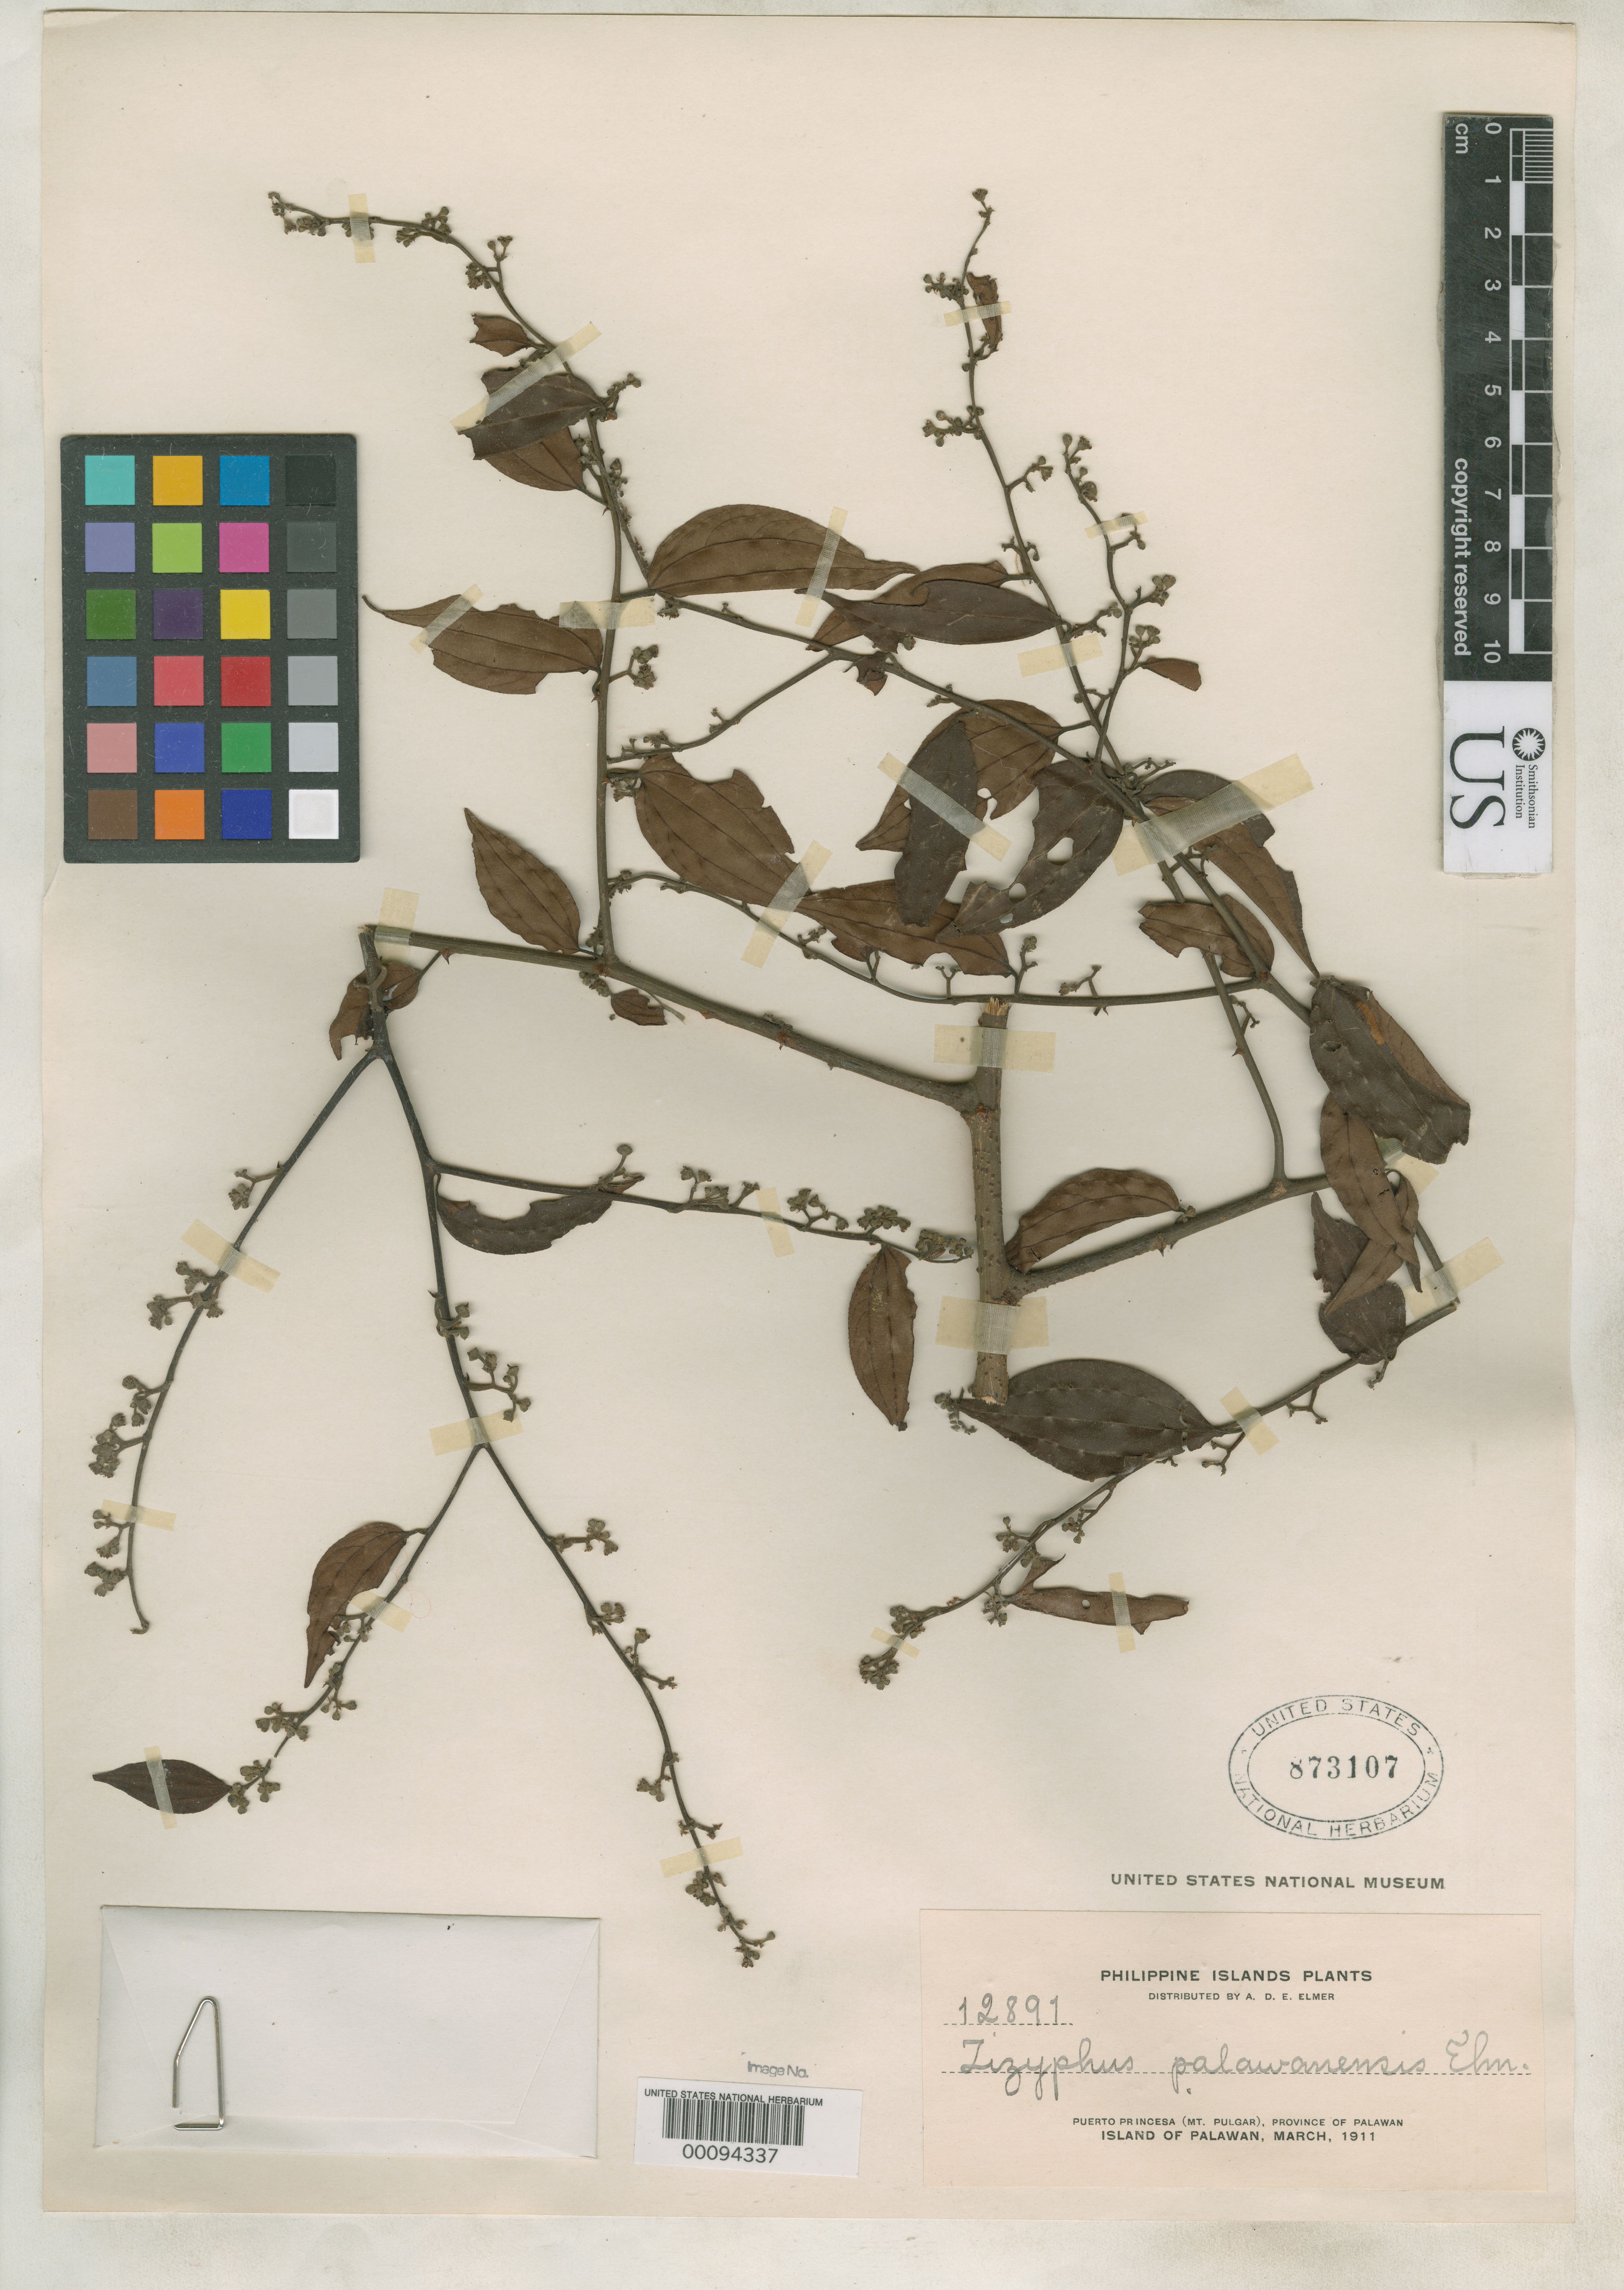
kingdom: Plantae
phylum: Tracheophyta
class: Magnoliopsida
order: Rosales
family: Rhamnaceae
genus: Ziziphus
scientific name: Ziziphus palawanensis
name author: Elmer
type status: Isotype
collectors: A. D. E. Elmer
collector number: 12891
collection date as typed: Mar 1911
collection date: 1911-03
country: Philippines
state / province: Mimaropa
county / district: Palawan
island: Palawan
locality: Puerto Princesa (Mt. Pulgar).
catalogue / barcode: US 873107